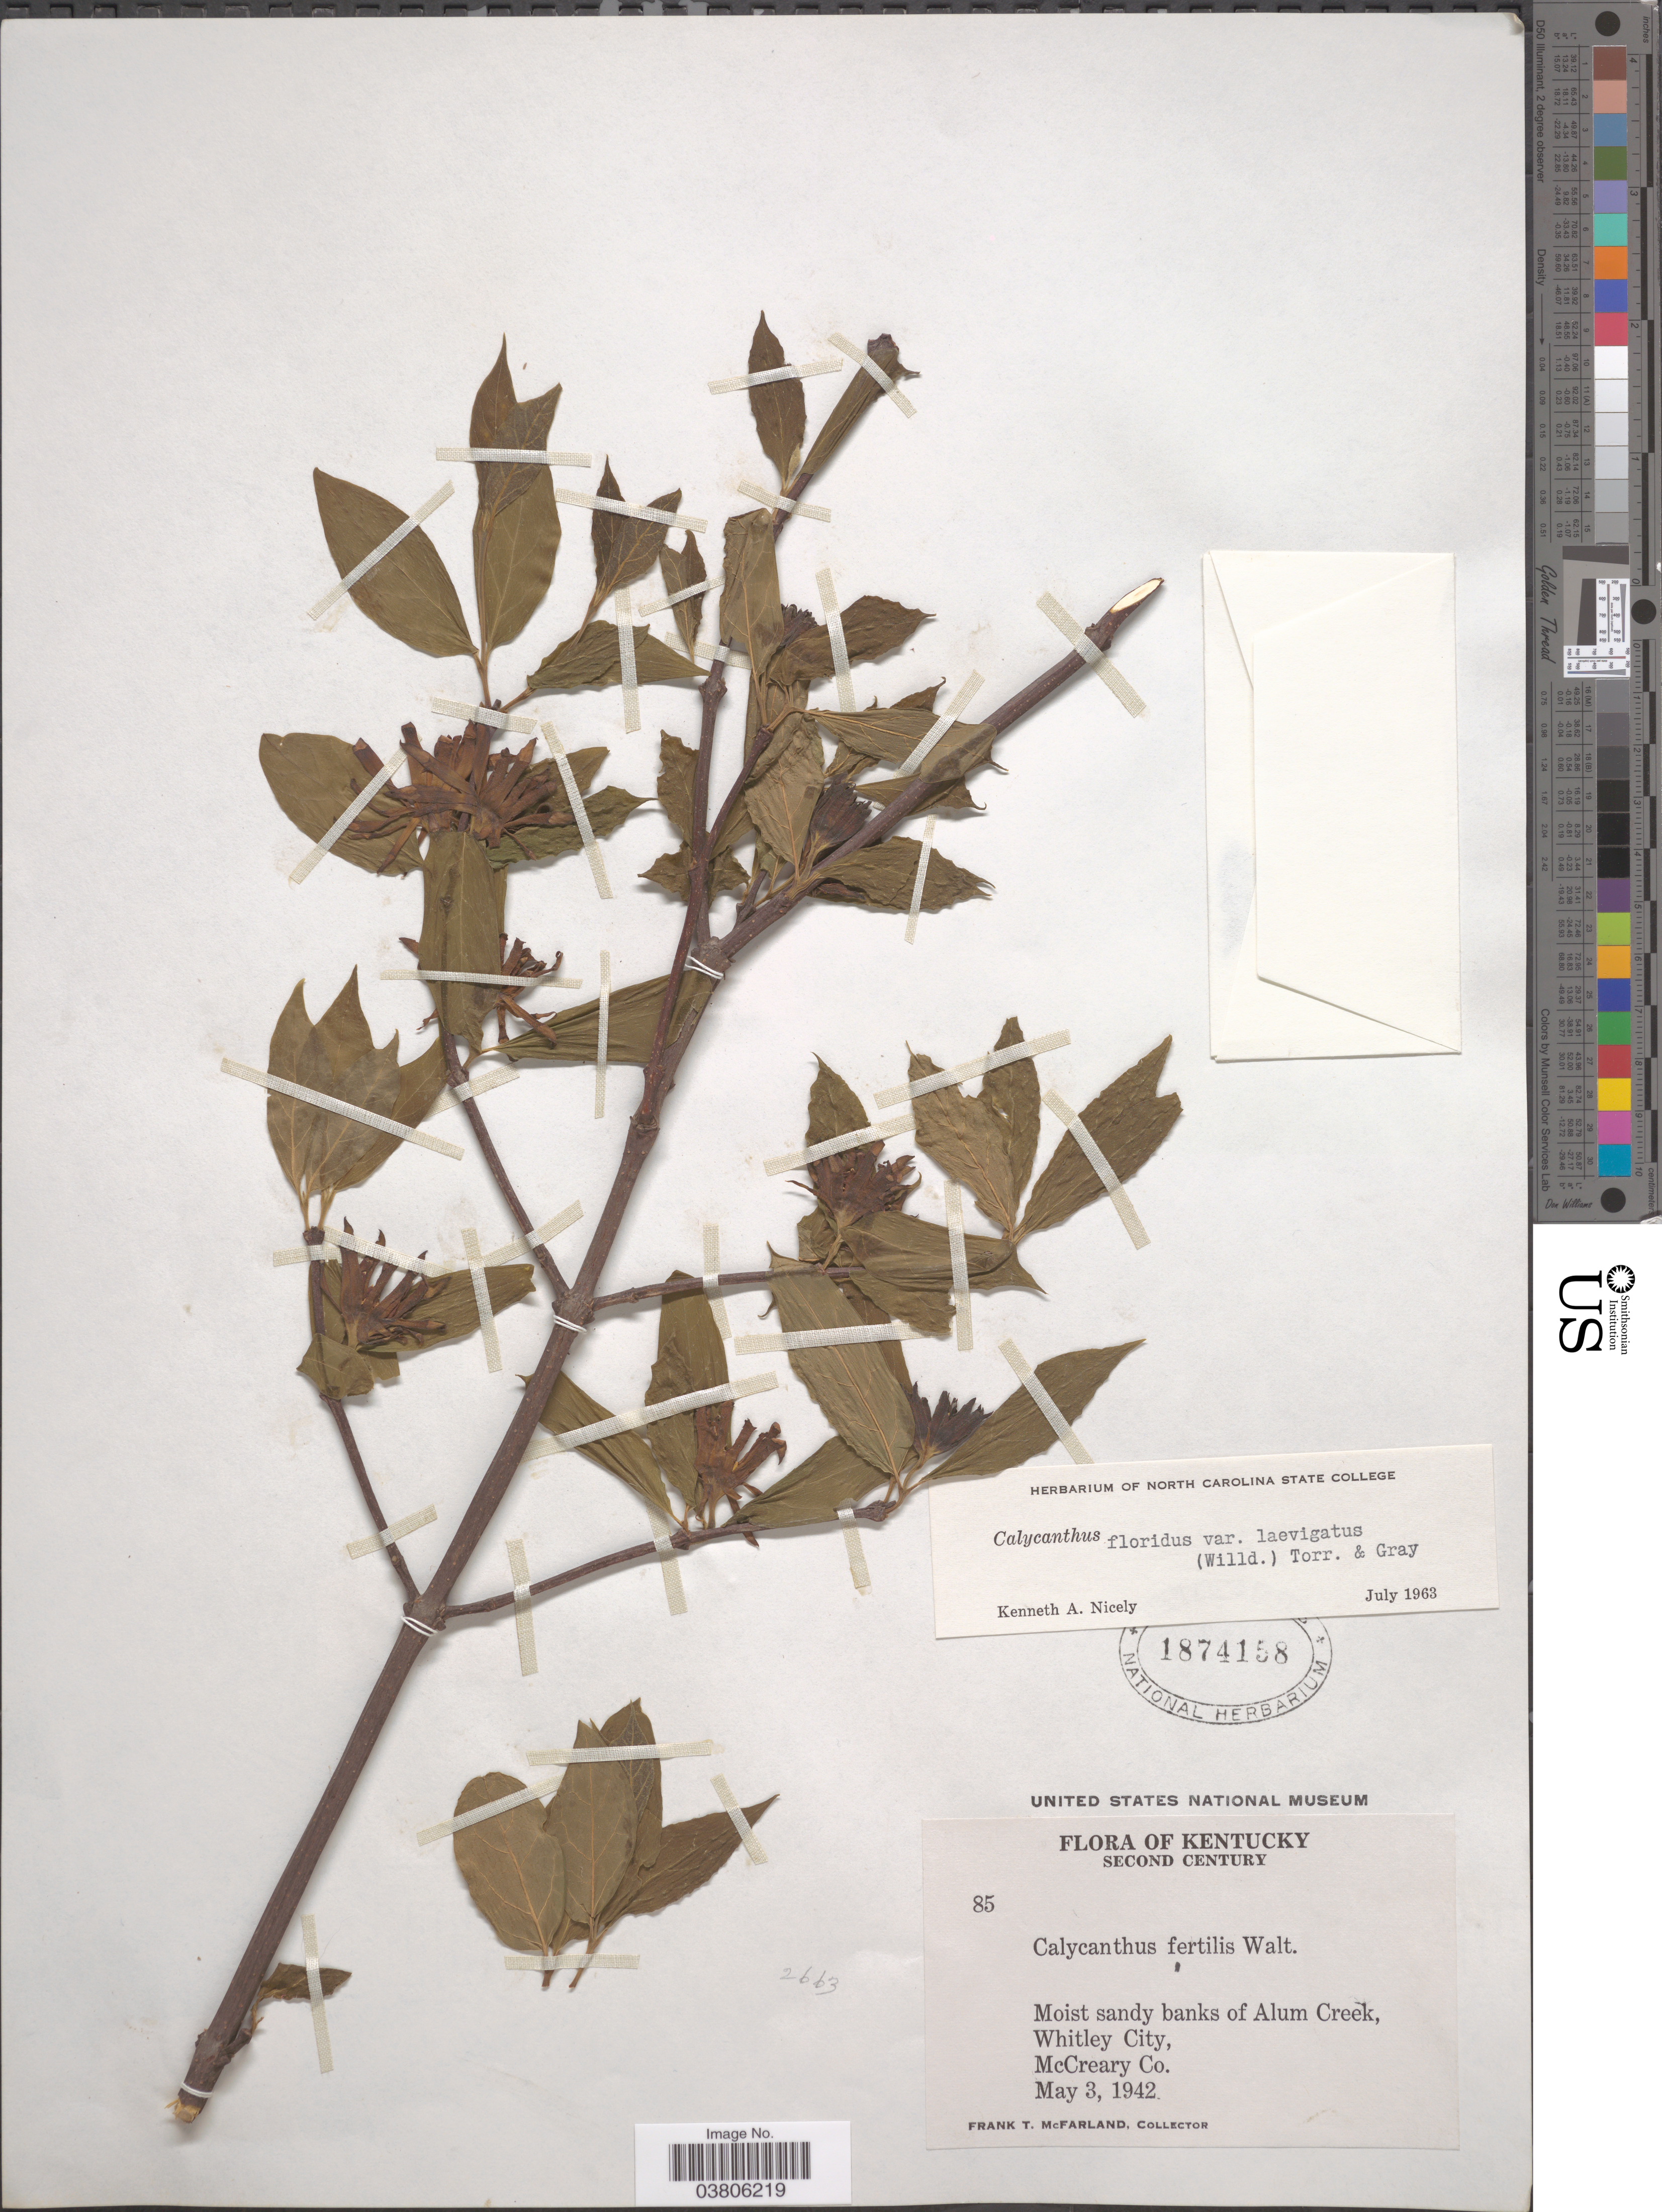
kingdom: Plantae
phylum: Tracheophyta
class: Magnoliopsida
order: Laurales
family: Calycanthaceae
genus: Calycanthus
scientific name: Calycanthus floridus var. laevigatus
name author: (Willd.) Torr. & A. Gray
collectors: F. McFarland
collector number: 85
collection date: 1942-05-03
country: United States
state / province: Kentucky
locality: Alum Creek, Whitley City, McCreary Co.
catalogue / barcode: US 1874158